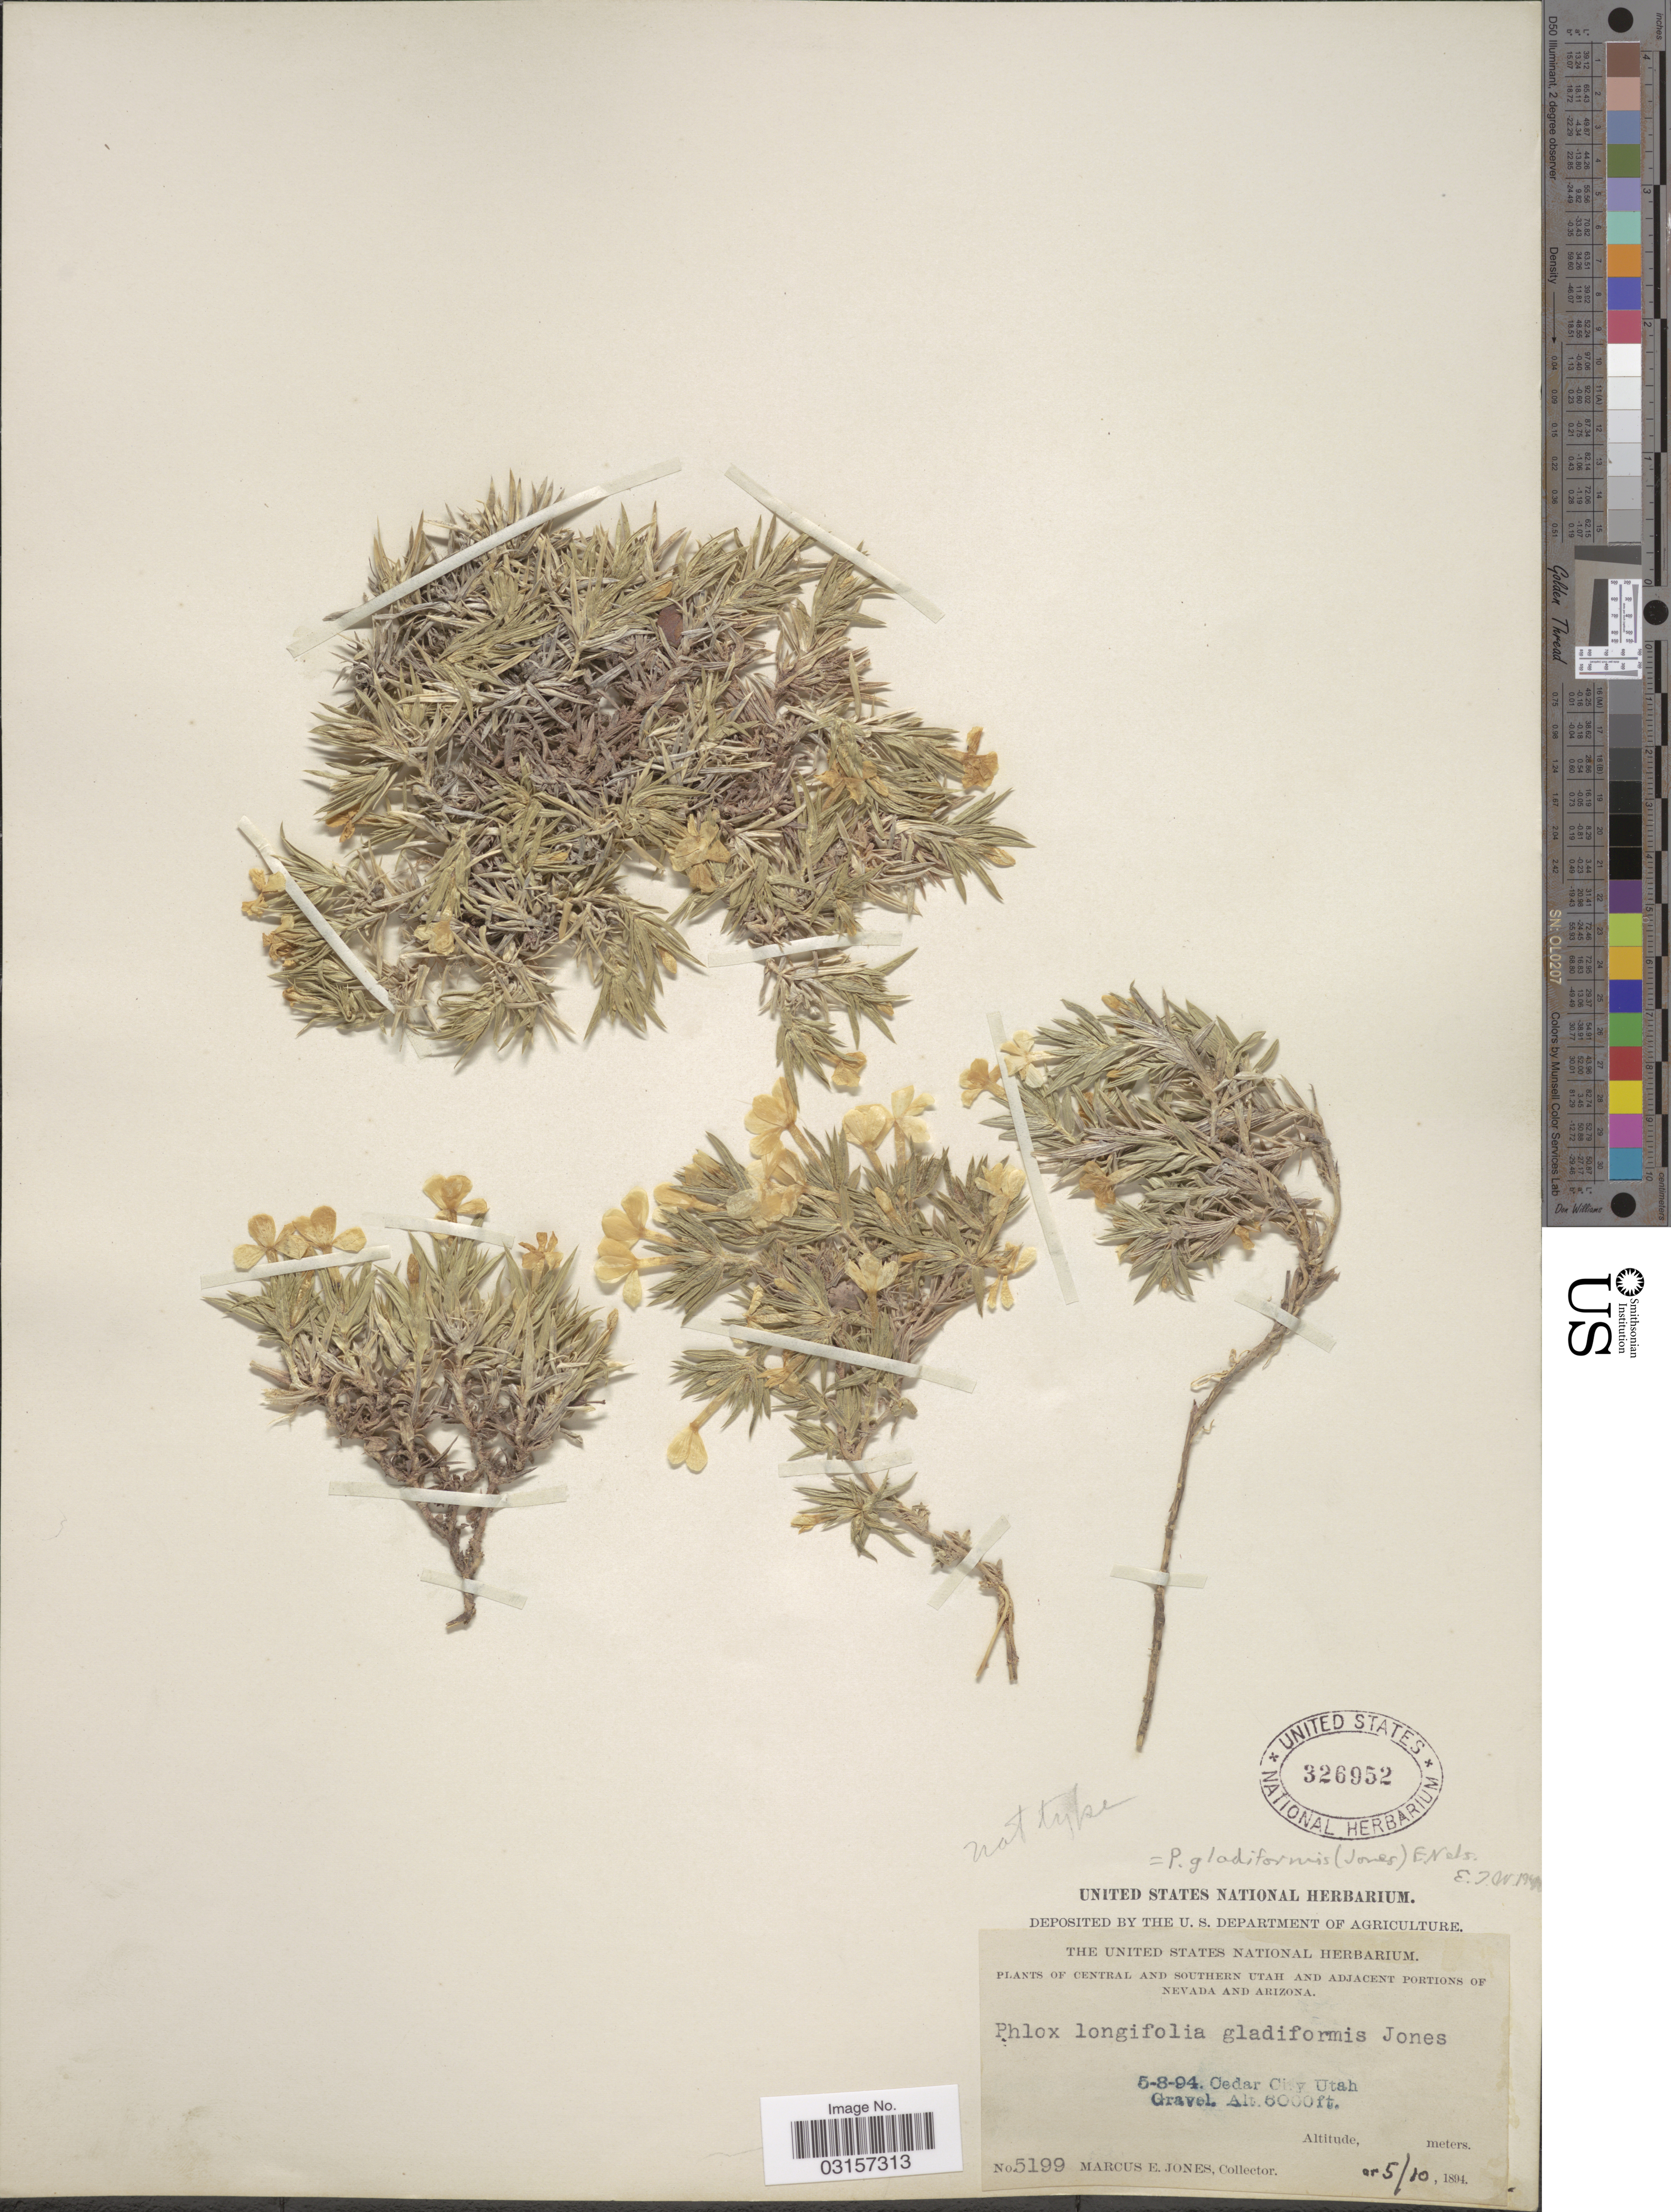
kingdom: Plantae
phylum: Tracheophyta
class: Magnoliopsida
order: Ericales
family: Polemoniaceae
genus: Phlox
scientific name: Phlox gladiformis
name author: (M.E. Jones) E.E. Nelson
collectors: M. E. Jones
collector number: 5199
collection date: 1894-05-08/1894-05-10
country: United States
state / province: Utah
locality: Central and Southern Utah, Cedar City Utah Gravel.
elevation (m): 1829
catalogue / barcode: US 326952